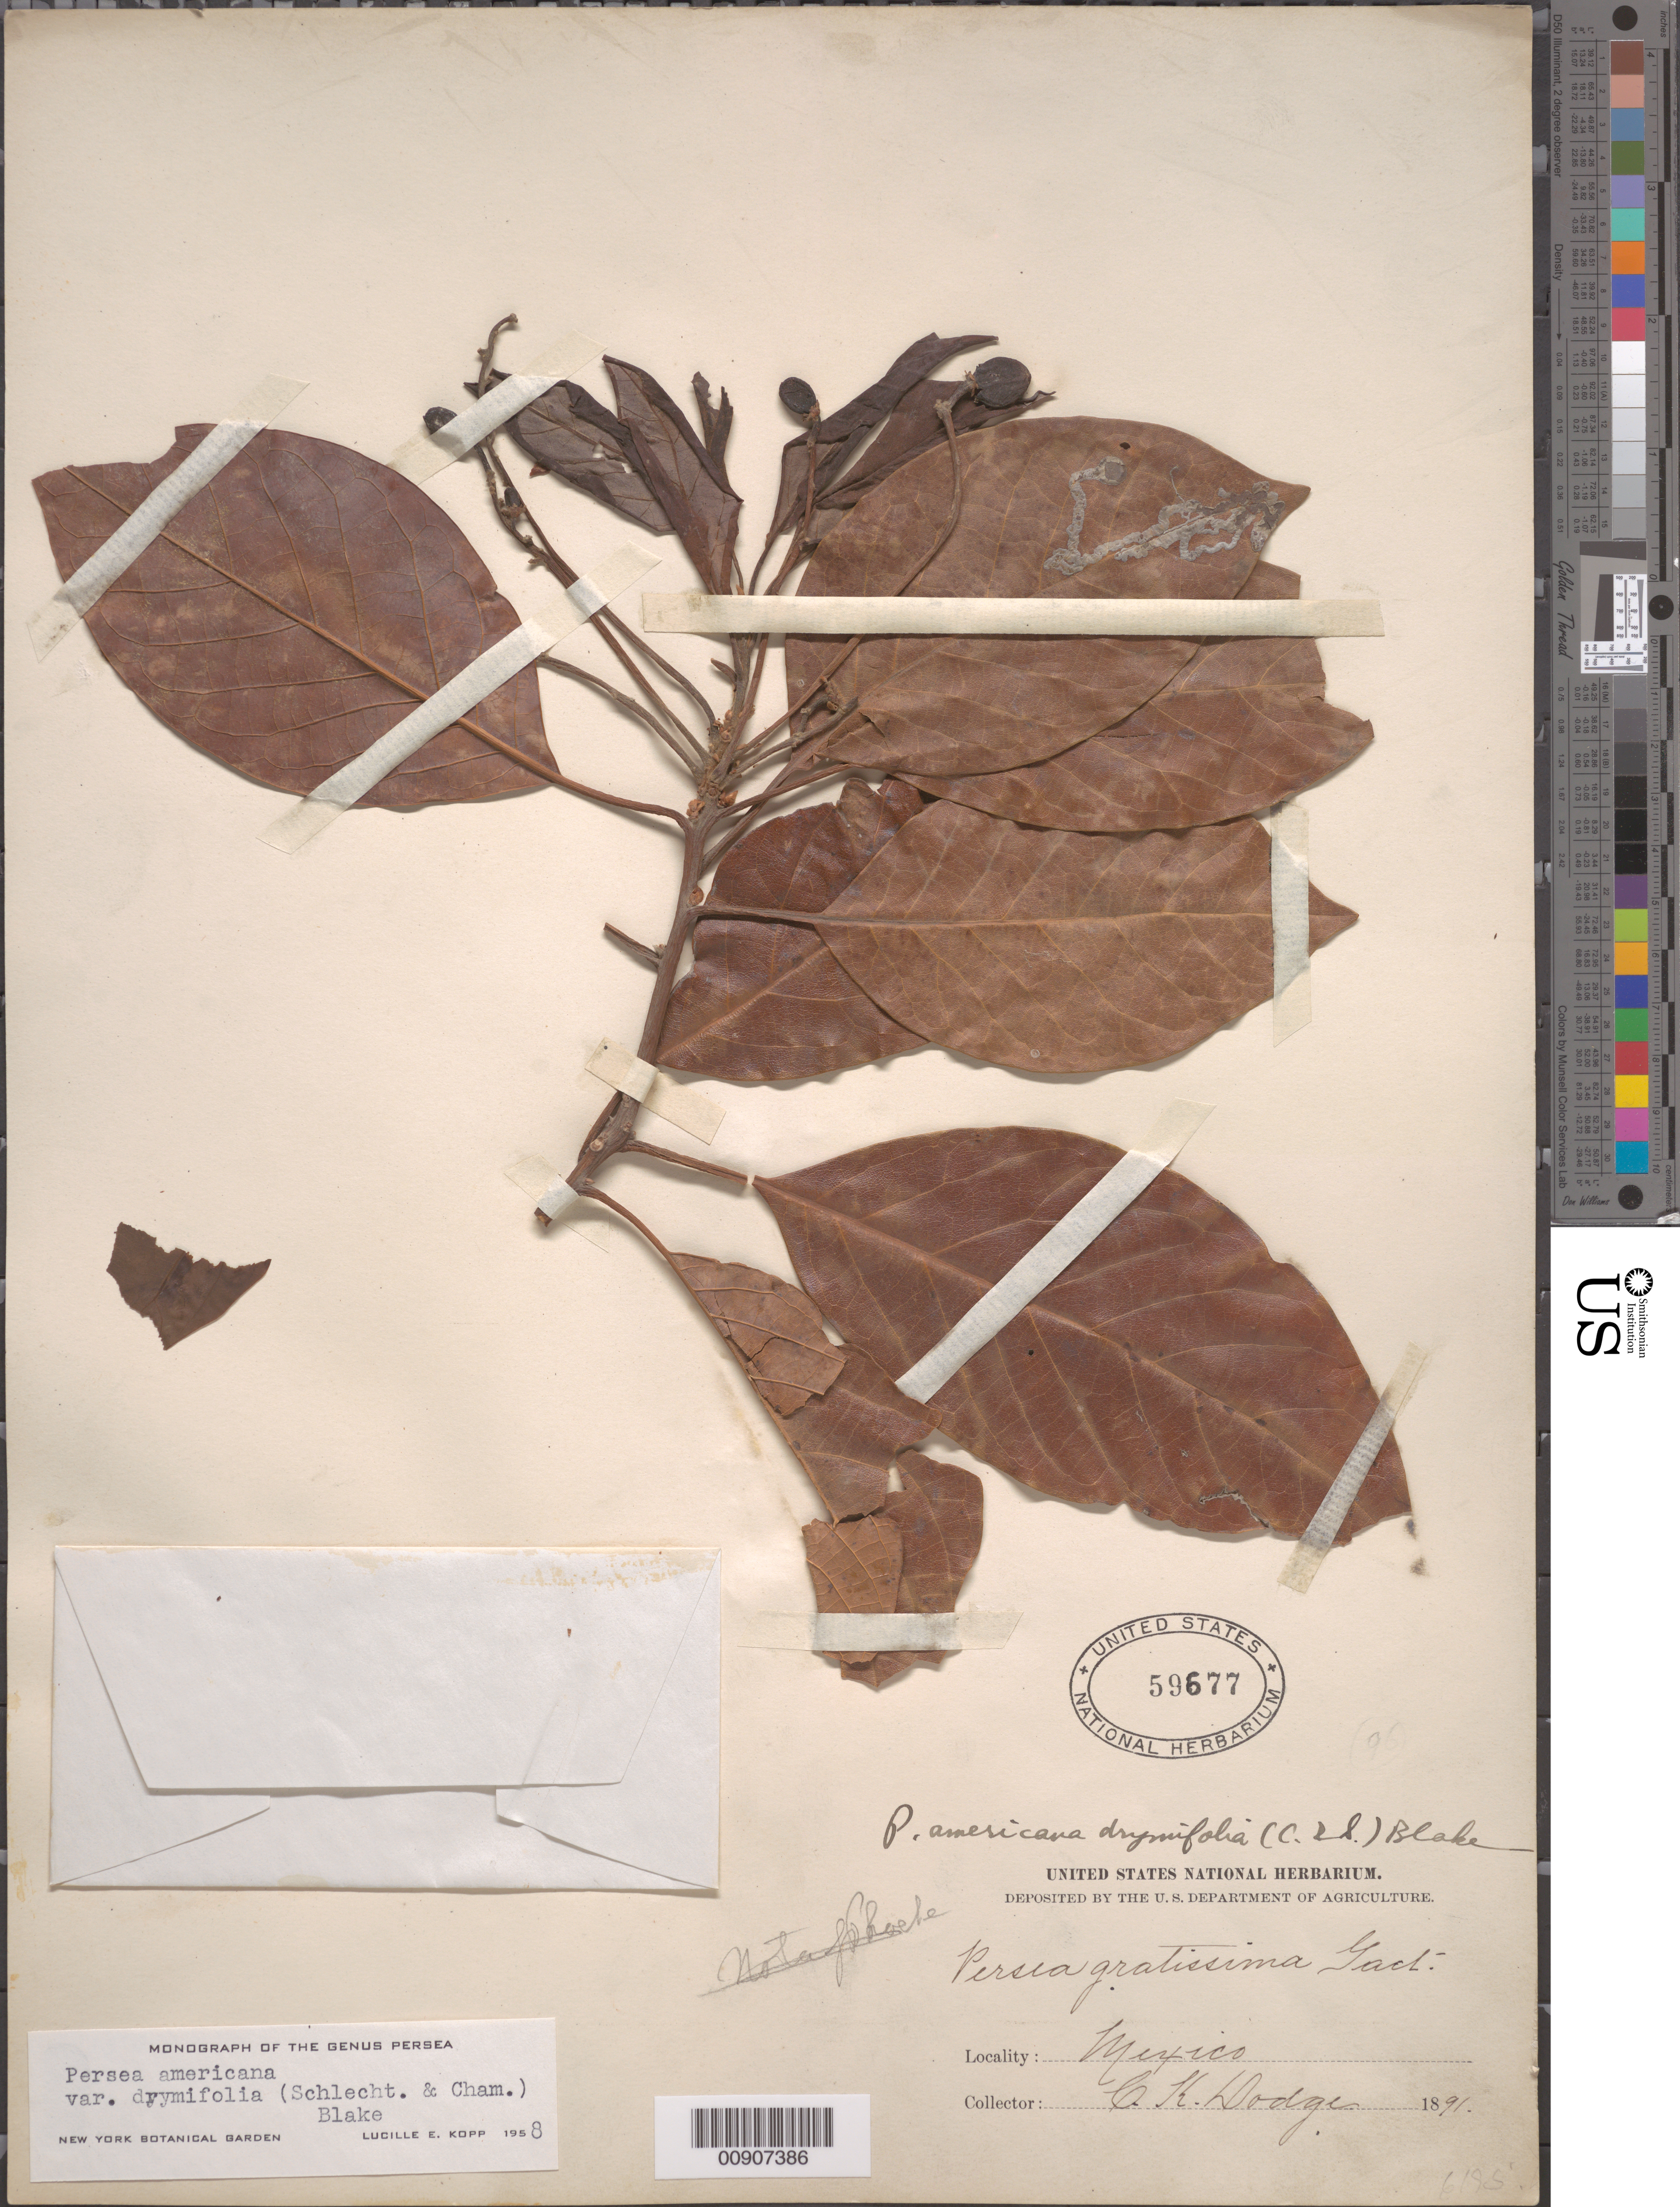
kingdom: Plantae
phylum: Tracheophyta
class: Magnoliopsida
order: Laurales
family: Lauraceae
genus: Persea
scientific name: Persea americana var. drymifolia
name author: (Schltdl. & Cham.) S.F. Blake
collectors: C. Dodge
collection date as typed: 1891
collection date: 1891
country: Mexico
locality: Mexico.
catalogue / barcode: US 59677